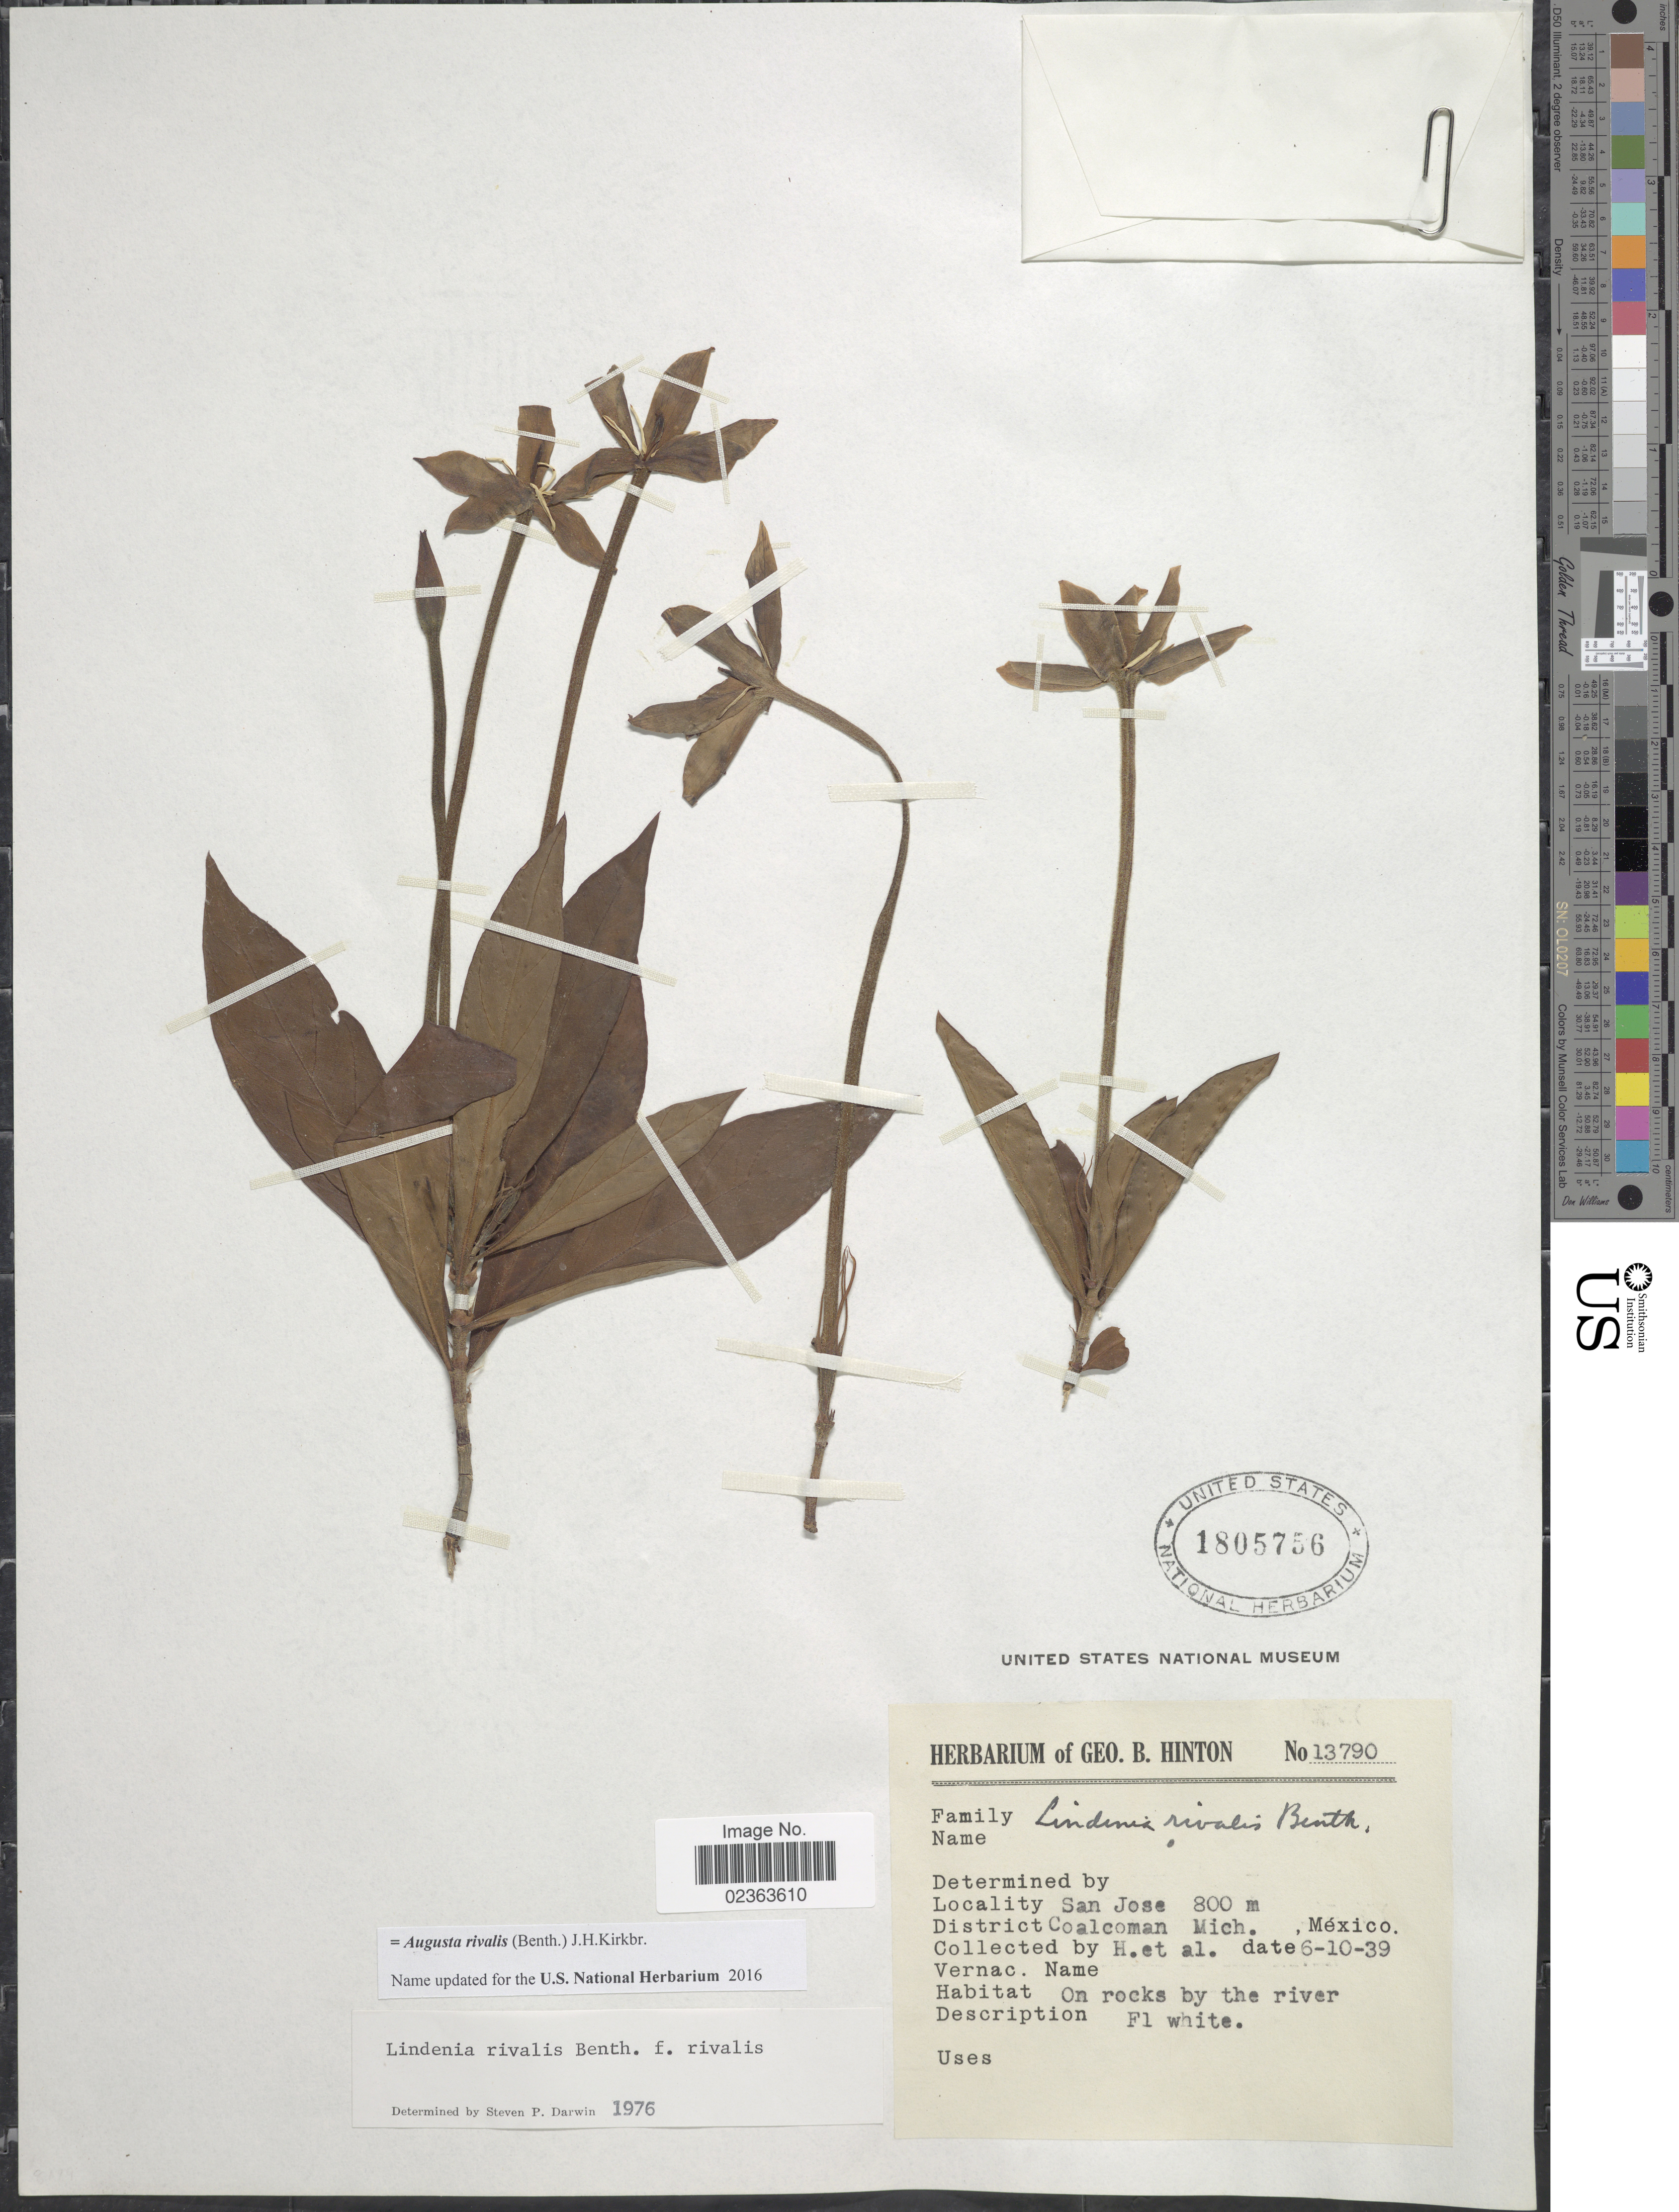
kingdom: Plantae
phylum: Tracheophyta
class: Magnoliopsida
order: Gentianales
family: Rubiaceae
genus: Augusta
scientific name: Augusta rivalis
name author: (Benth.) J.H. Kirkbr.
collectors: G. B. Hinton & et al.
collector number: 13790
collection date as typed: Transcribed d/m/y: 10/6/39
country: Mexico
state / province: Michoacán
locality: San Jose, District Coalcoman, On rocks by the river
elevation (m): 800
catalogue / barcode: US 1805756